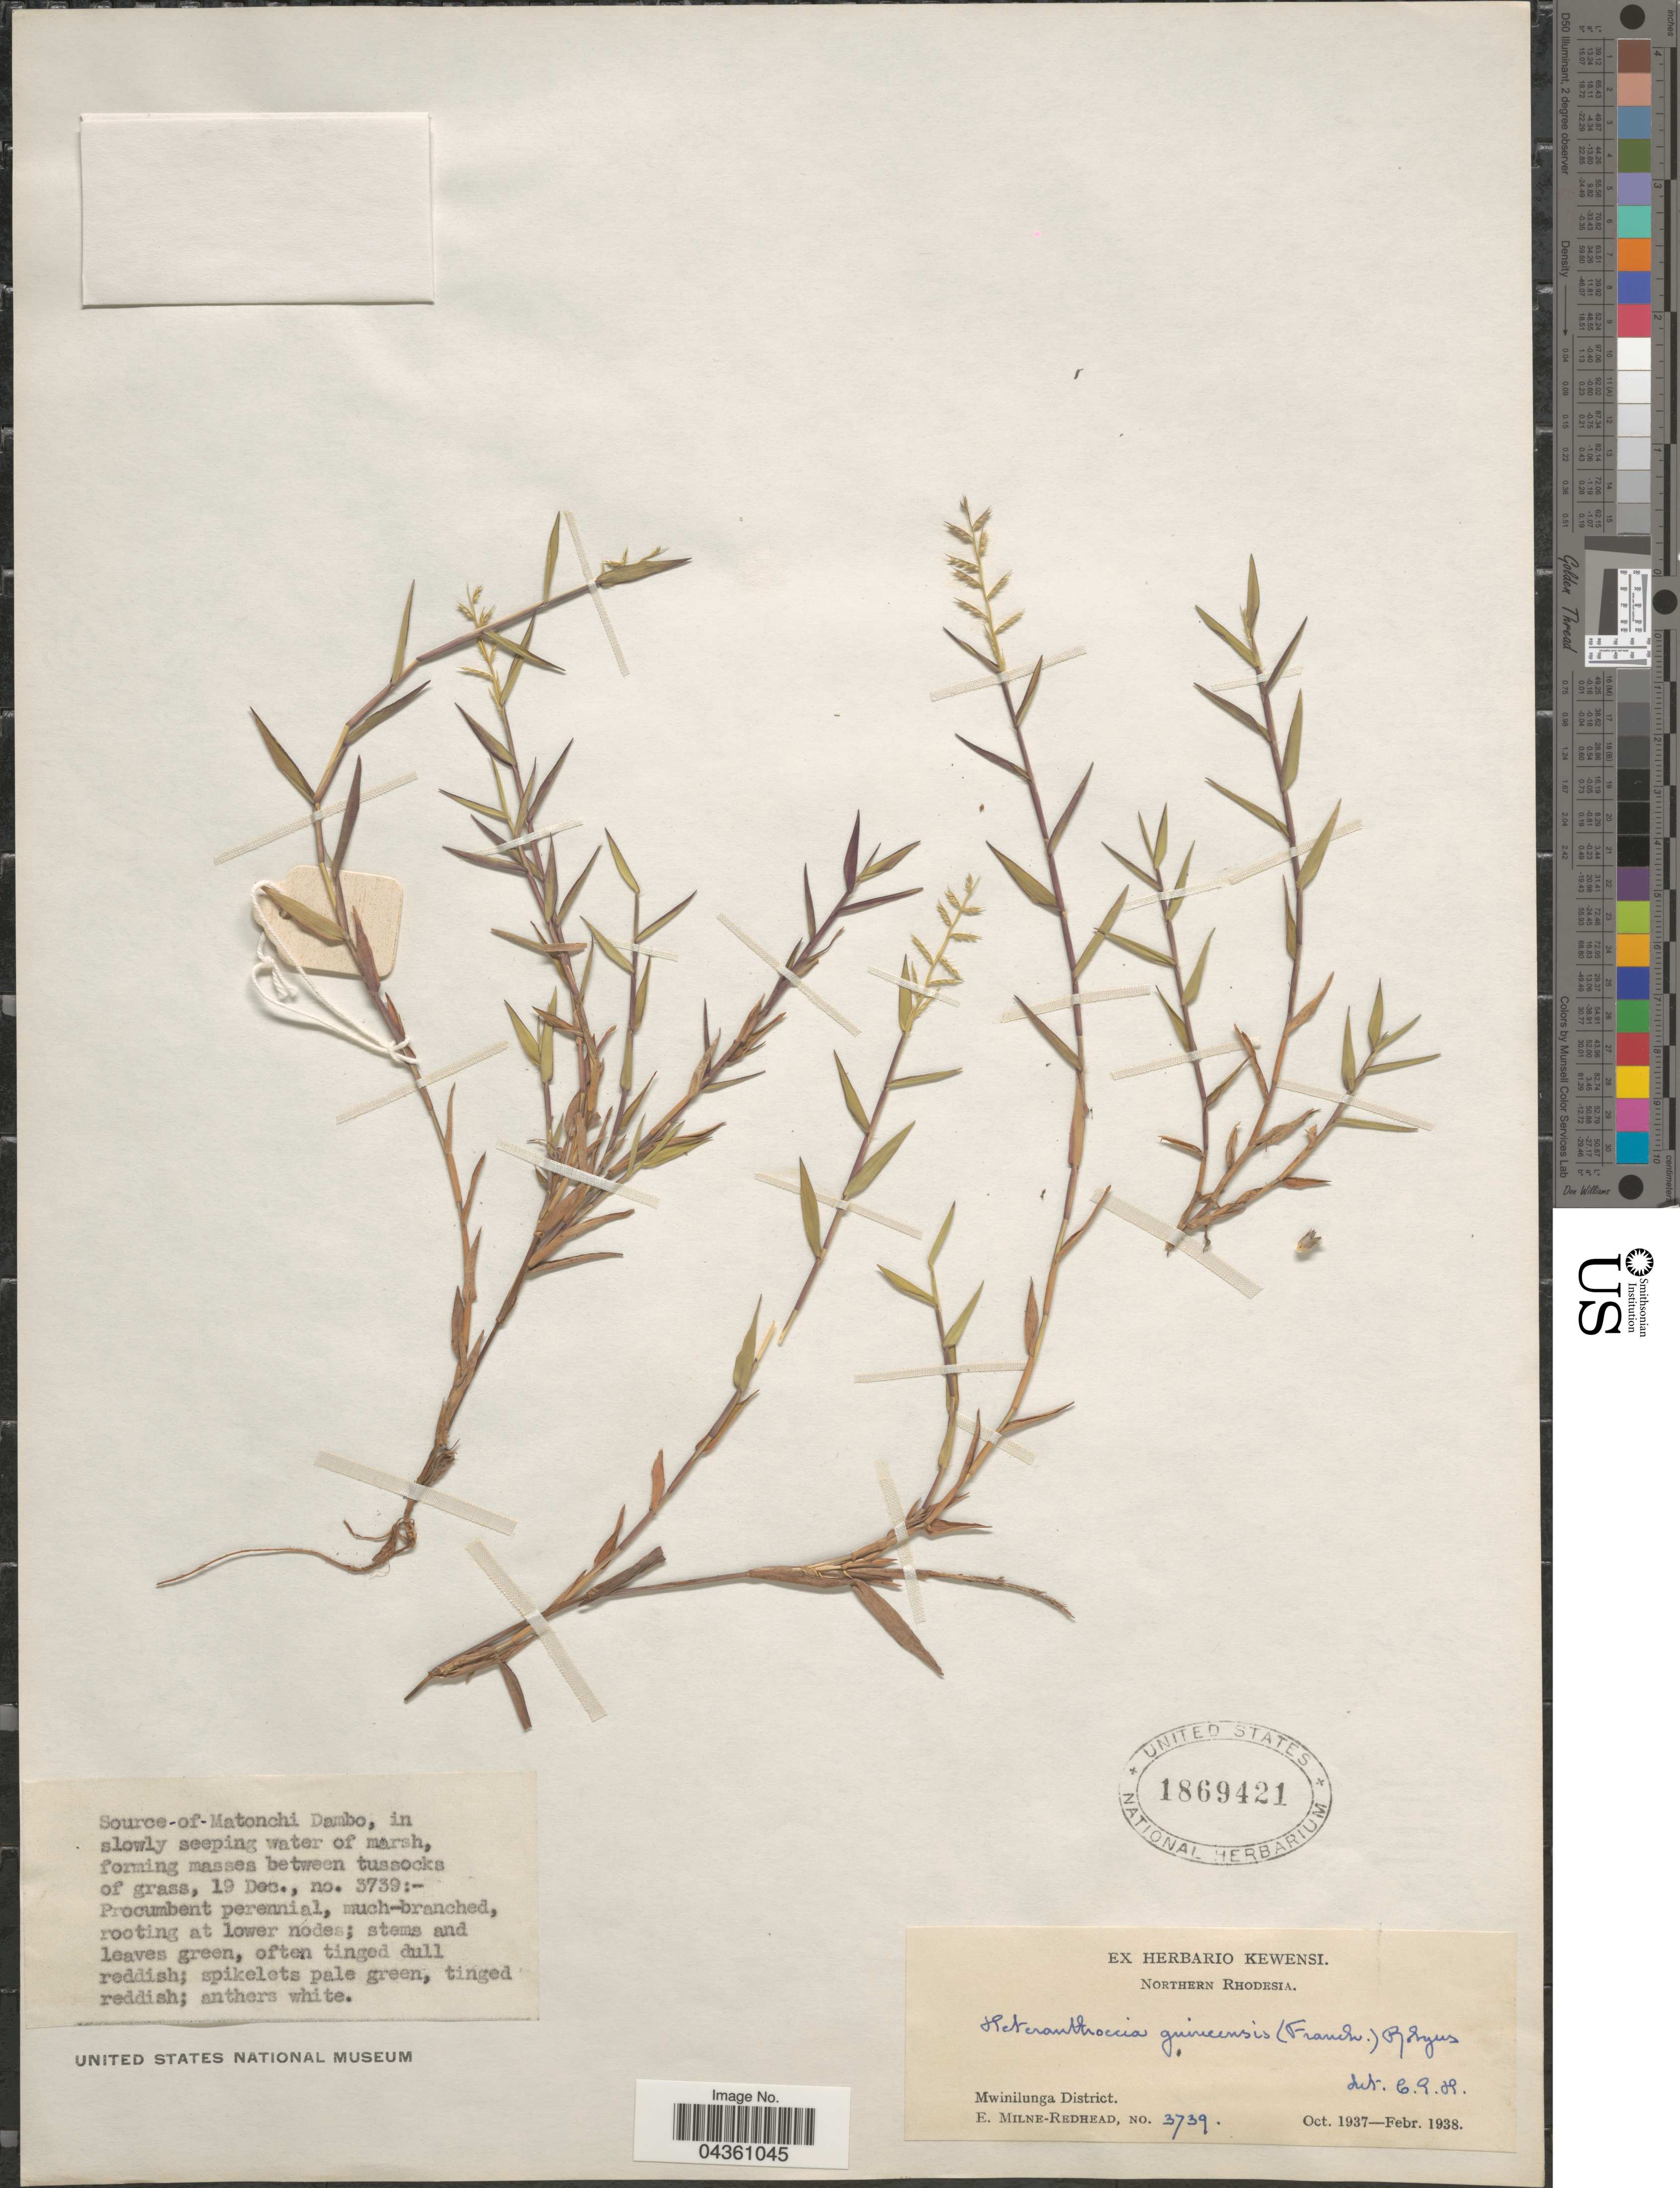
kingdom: Plantae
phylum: Tracheophyta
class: Liliopsida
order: Poales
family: Poaceae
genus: Heteranthoecia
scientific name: Heteranthoecia guineensis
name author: (Franch.) Robyns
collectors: E. W. Milne-Redhead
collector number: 3739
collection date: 1938-12-19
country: Zambia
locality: Northern Rhodesia. Mwinilunga District. Source-of-Matonchi Dambo.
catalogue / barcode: US 1869421